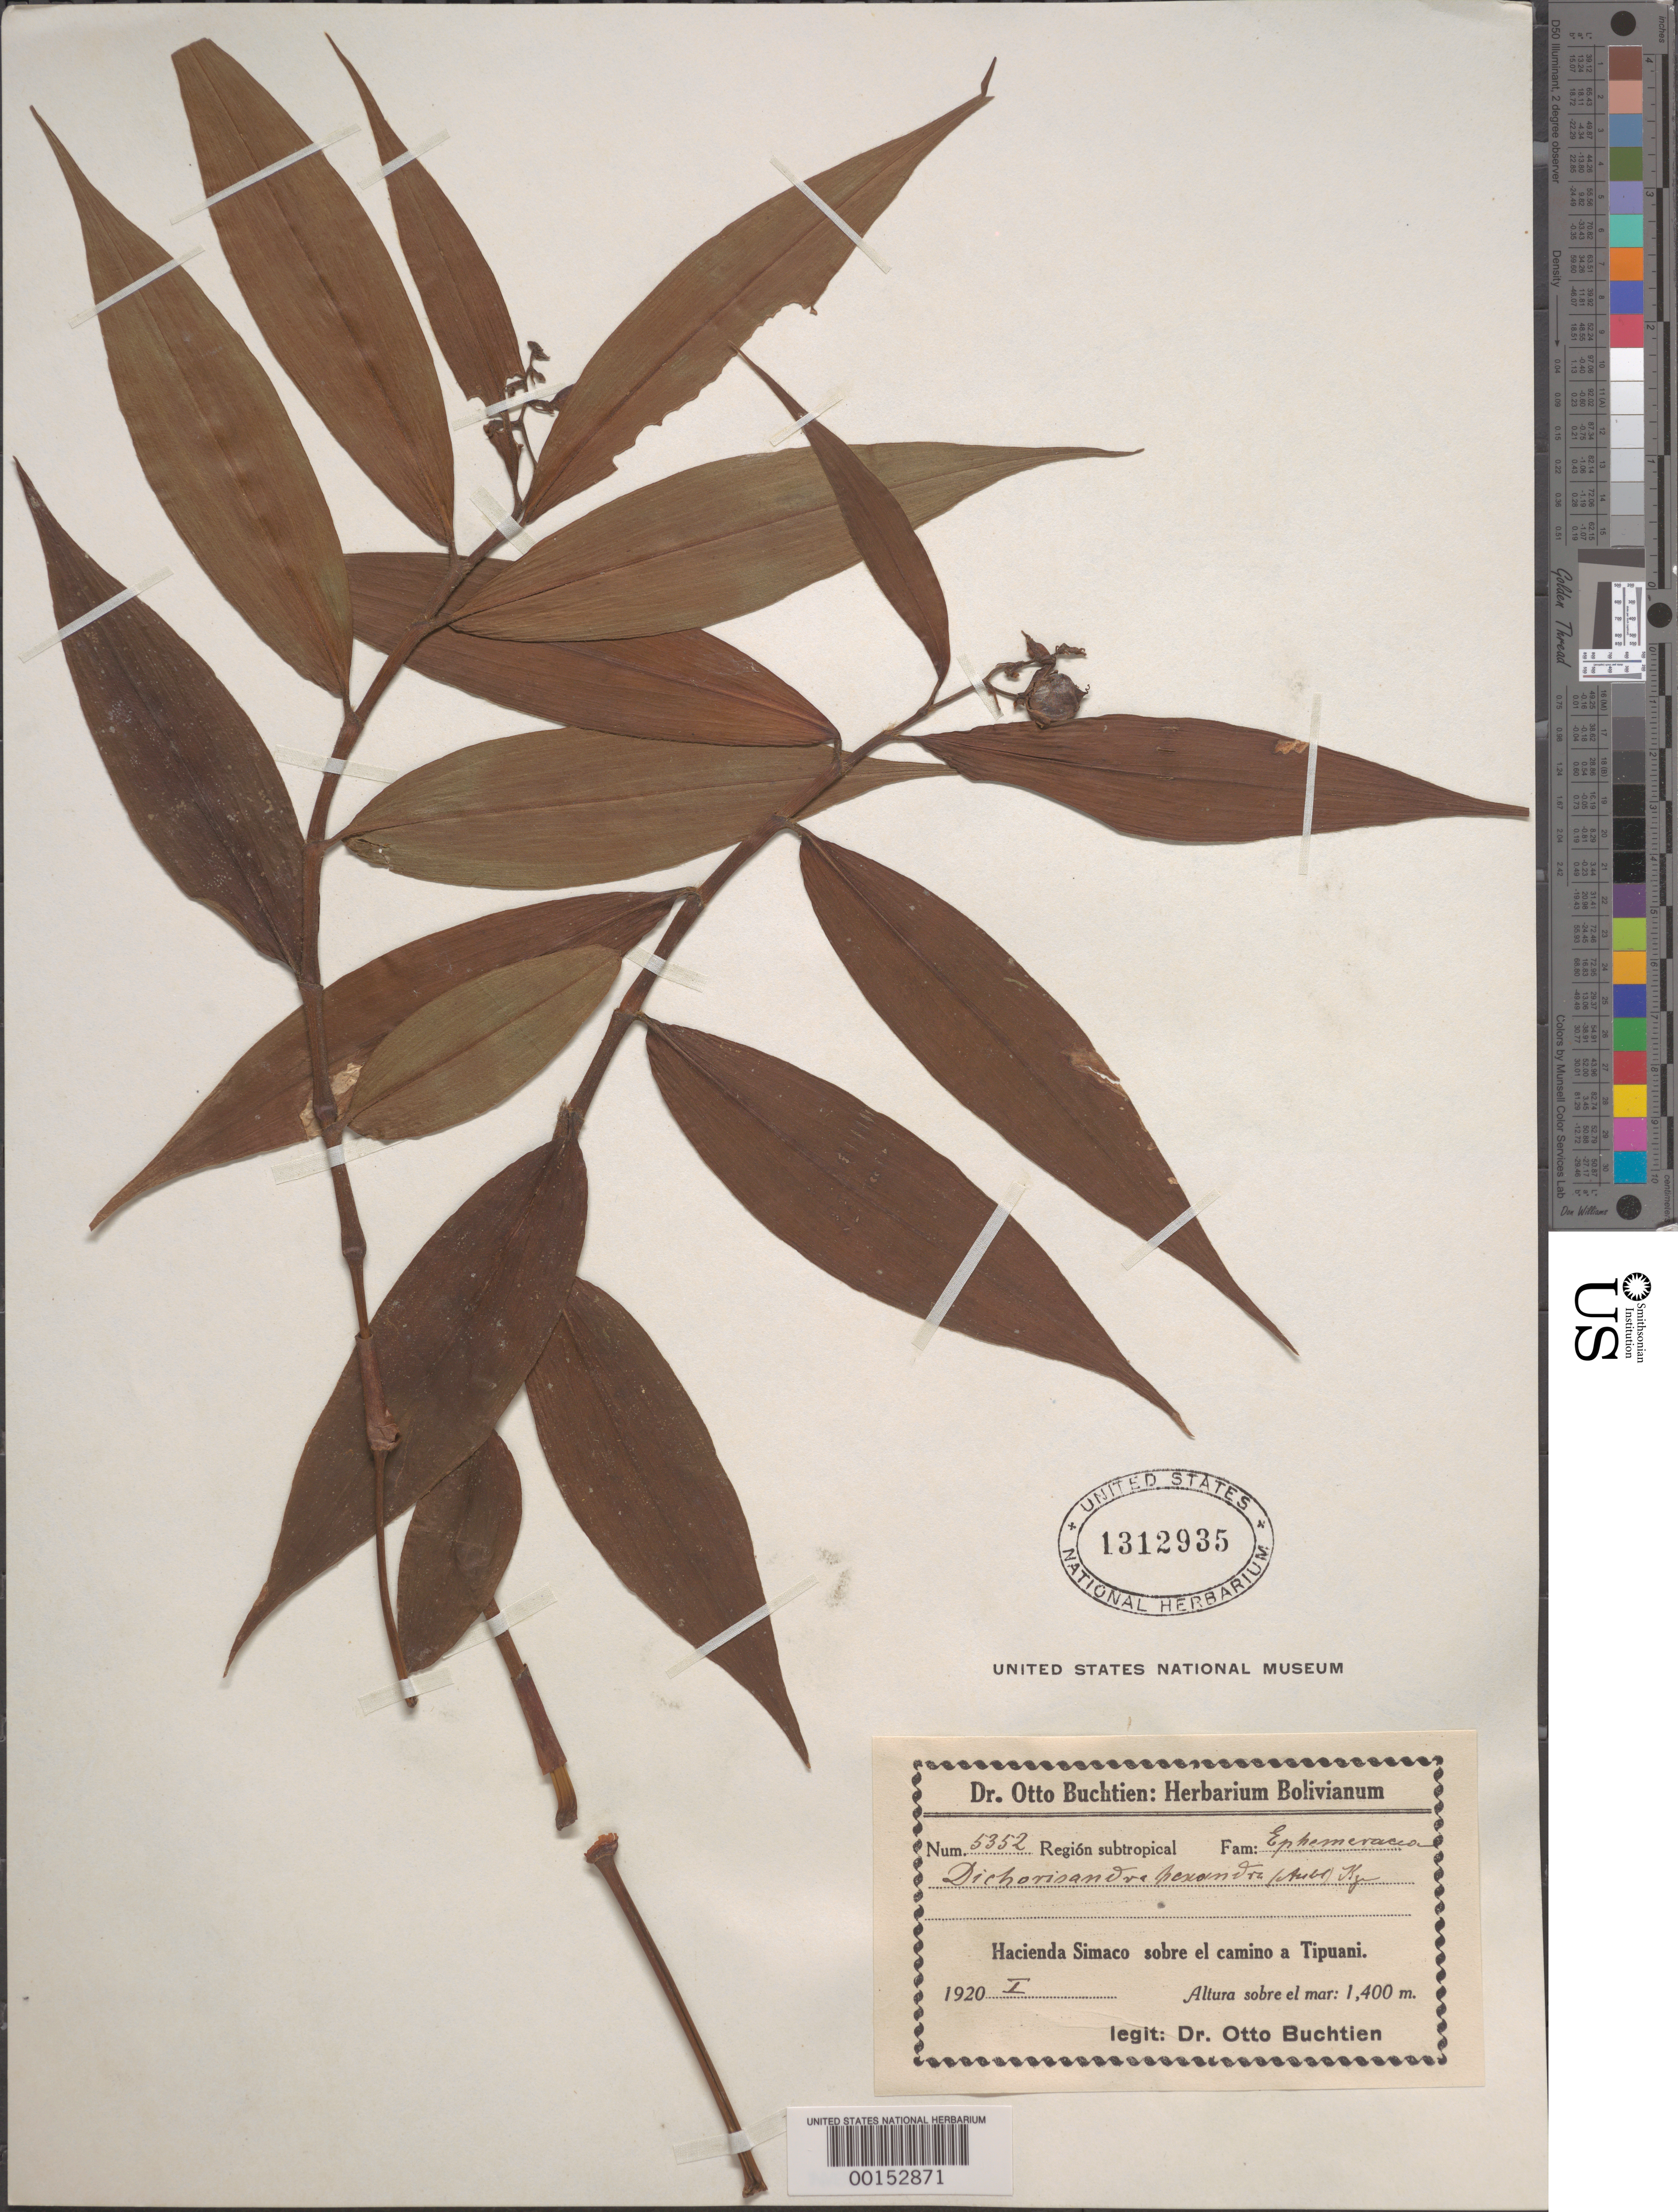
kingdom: Plantae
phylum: Tracheophyta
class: Liliopsida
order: Commelinales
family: Commelinaceae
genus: Dichorisandra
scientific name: Dichorisandra sp.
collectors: O. Buchtien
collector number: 5352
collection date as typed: Jan 1920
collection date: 1920-01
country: Bolivia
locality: Hacienda Simaco, road to Tipuani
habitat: Subtropical area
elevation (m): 1400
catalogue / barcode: US 1312935